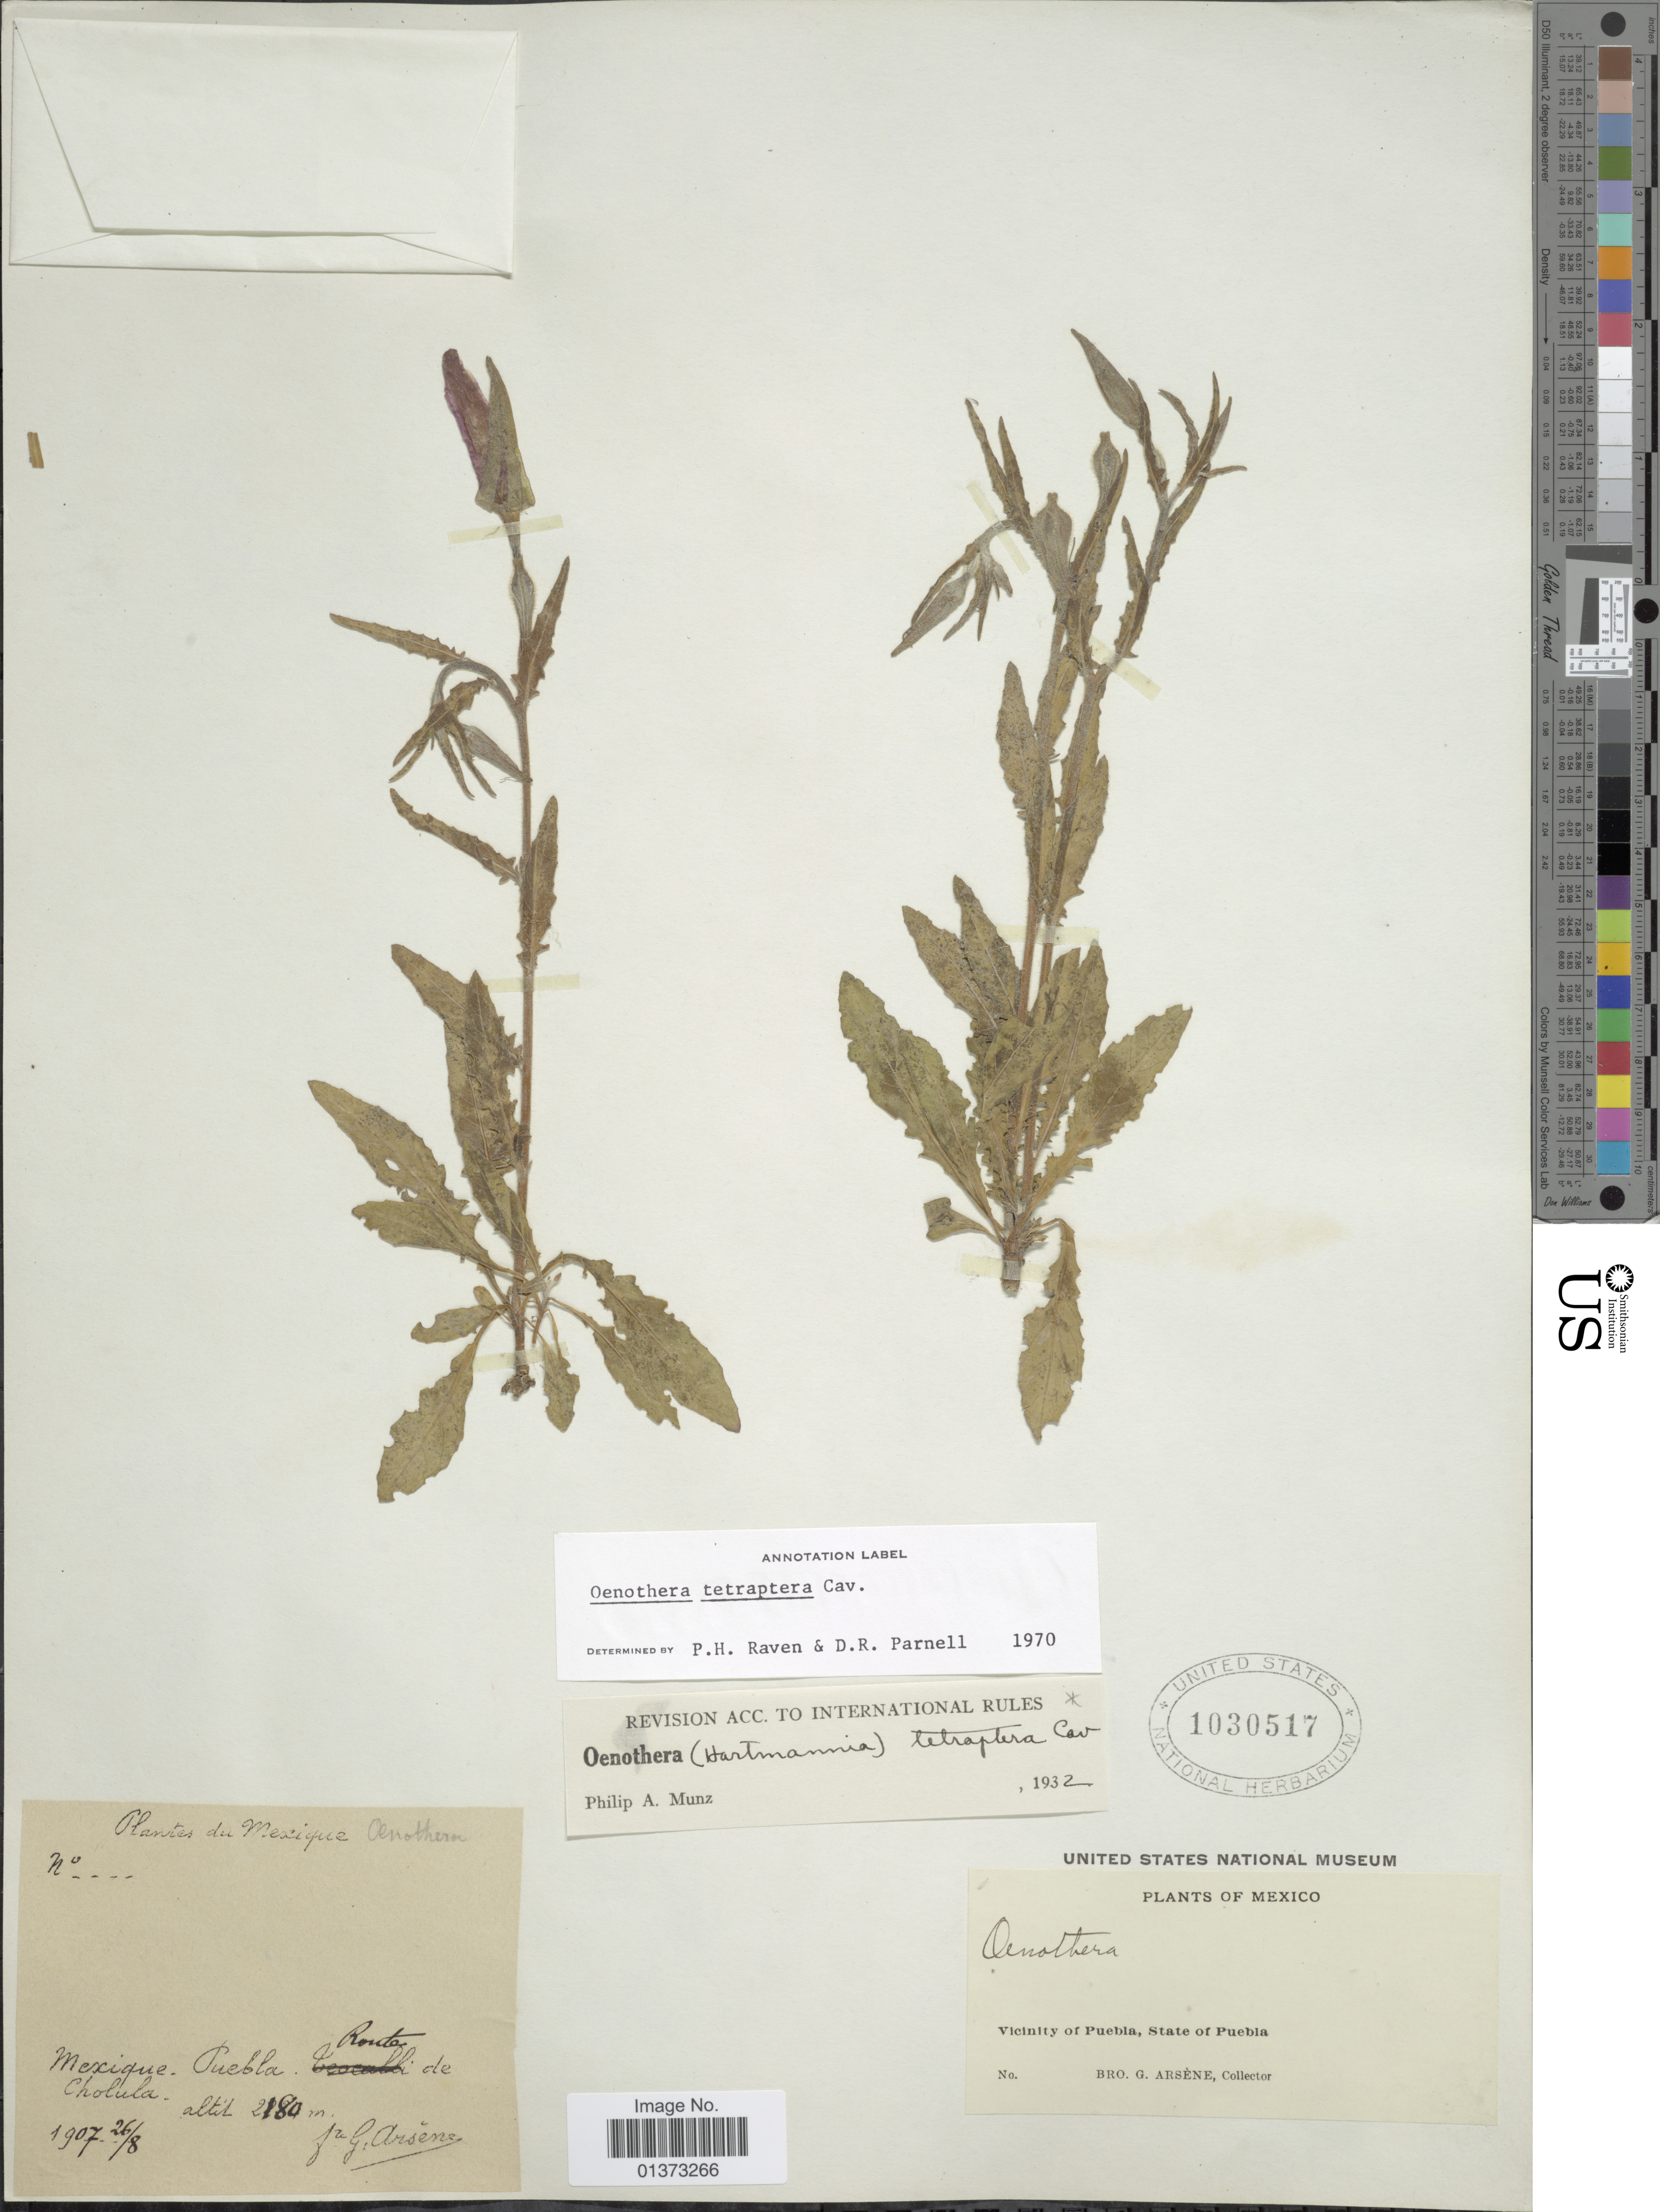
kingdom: Plantae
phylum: Tracheophyta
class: Magnoliopsida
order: Myrtales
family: Onagraceae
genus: Oenothera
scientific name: Oenothera tetraptera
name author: Cav.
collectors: Bro. G. Arsène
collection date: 1907-08-26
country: Mexico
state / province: Puebla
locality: Route de Cholula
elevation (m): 2180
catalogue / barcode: US 1030517